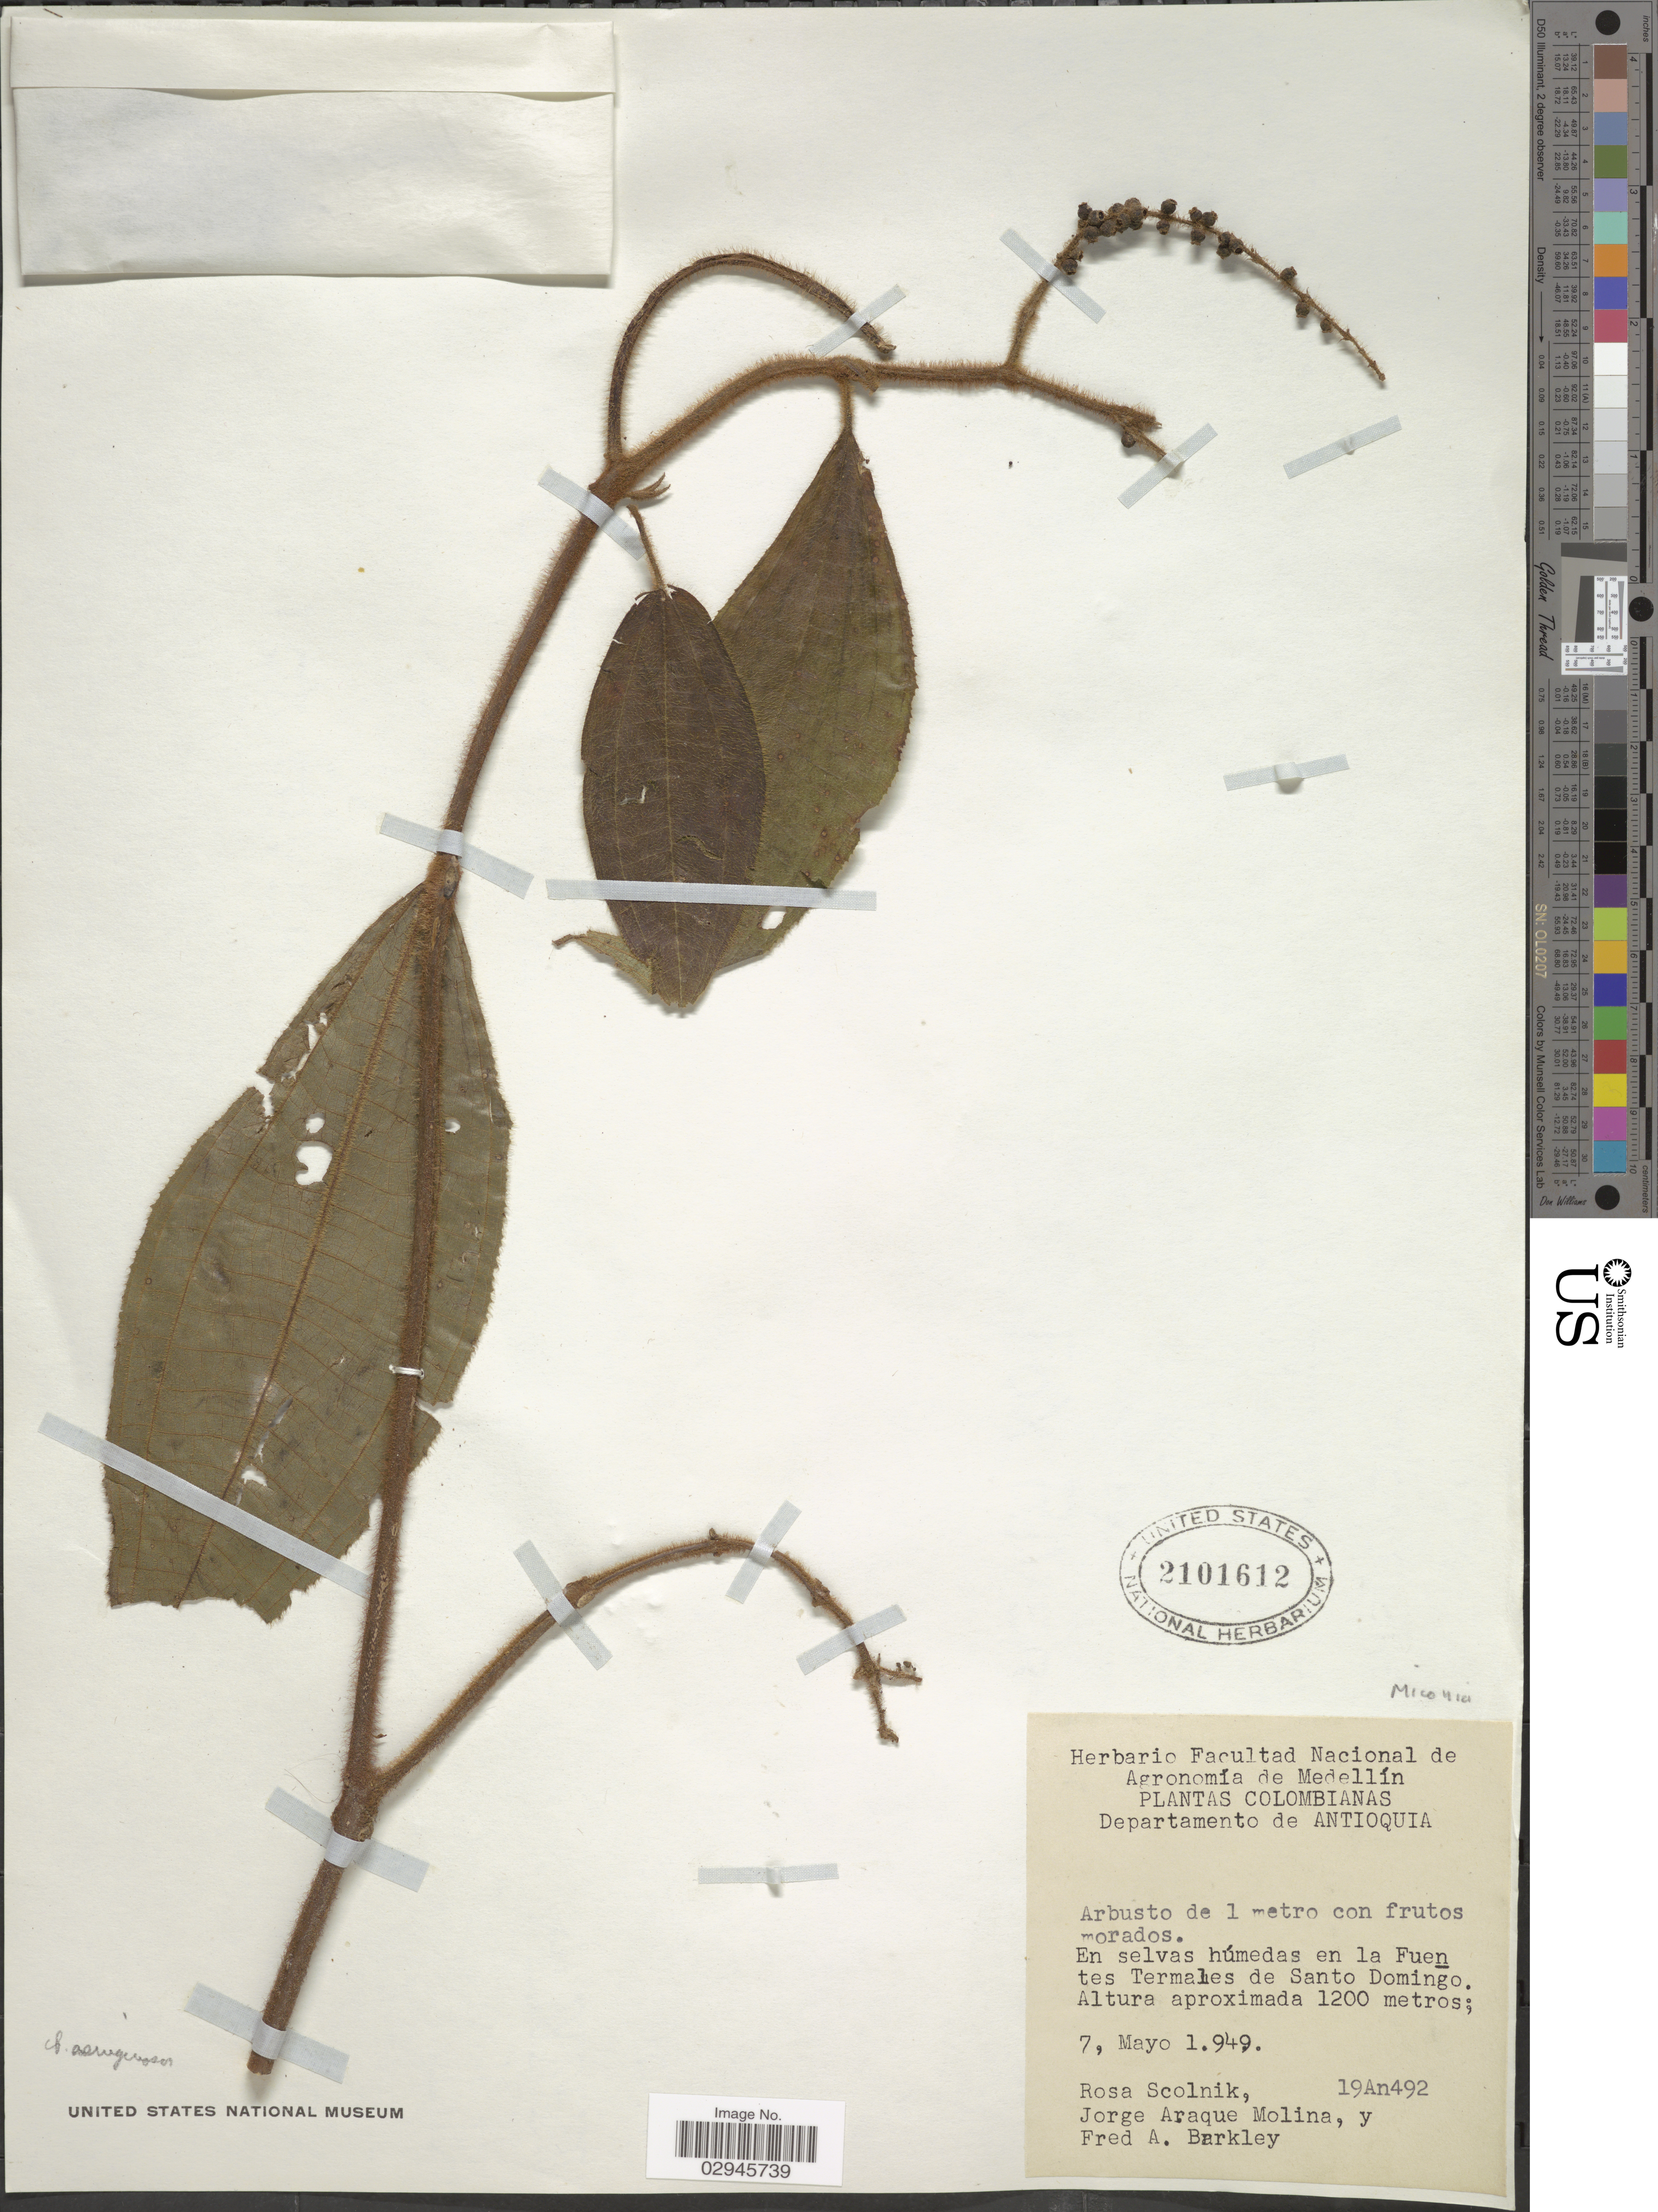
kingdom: Plantae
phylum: Tracheophyta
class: Magnoliopsida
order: Myrtales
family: Melastomataceae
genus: Miconia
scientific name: Miconia sp.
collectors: R. Scolnik, J. A. Molina & F. A. Barkley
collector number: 19An492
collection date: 1949-05-07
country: Colombia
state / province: Antioquia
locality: Departamento de Antioquia. En selvas húmedas en la Fuentes Termales de Santo Domingo.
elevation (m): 1200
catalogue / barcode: US 2101612